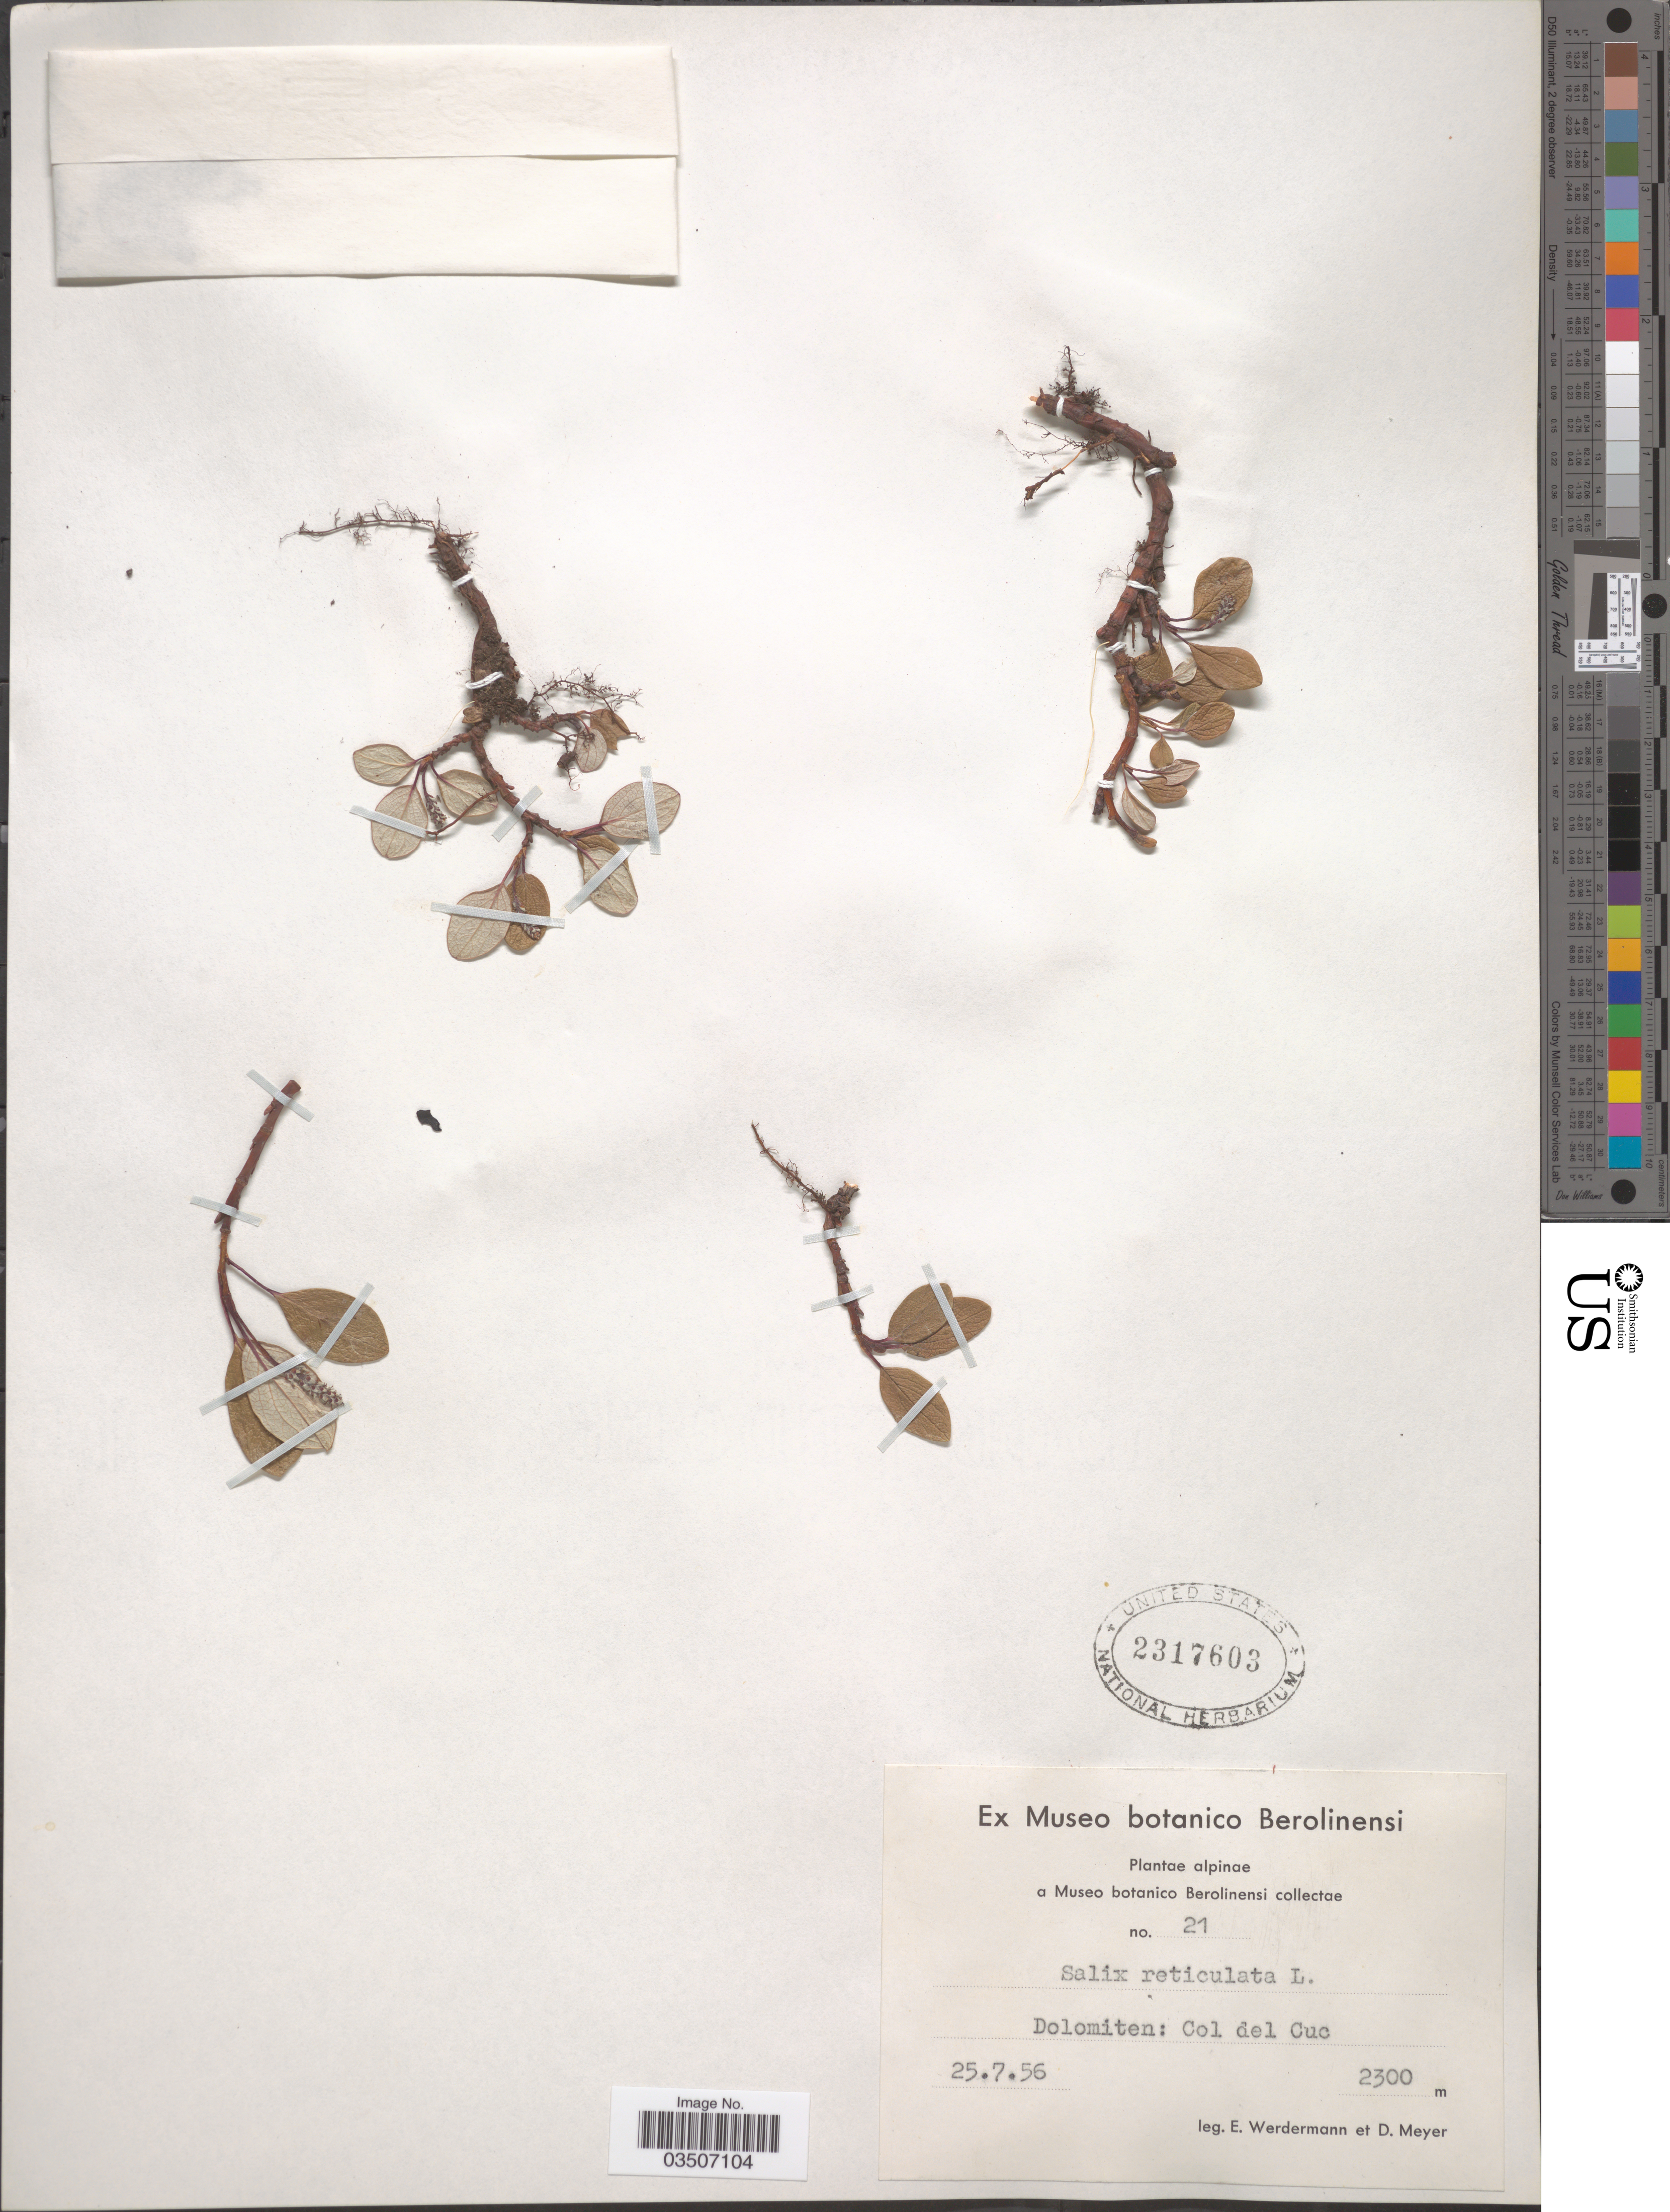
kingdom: Plantae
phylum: Tracheophyta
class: Magnoliopsida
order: Malpighiales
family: Salicaceae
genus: Salix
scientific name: Salix reticulata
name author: L.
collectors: E. Werdermann & D. Meyer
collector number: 21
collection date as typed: Transcribed d/m/y: 25/7/56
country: Italy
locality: Dolomiten: Col del Cuc.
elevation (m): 2300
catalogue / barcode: US 2317603